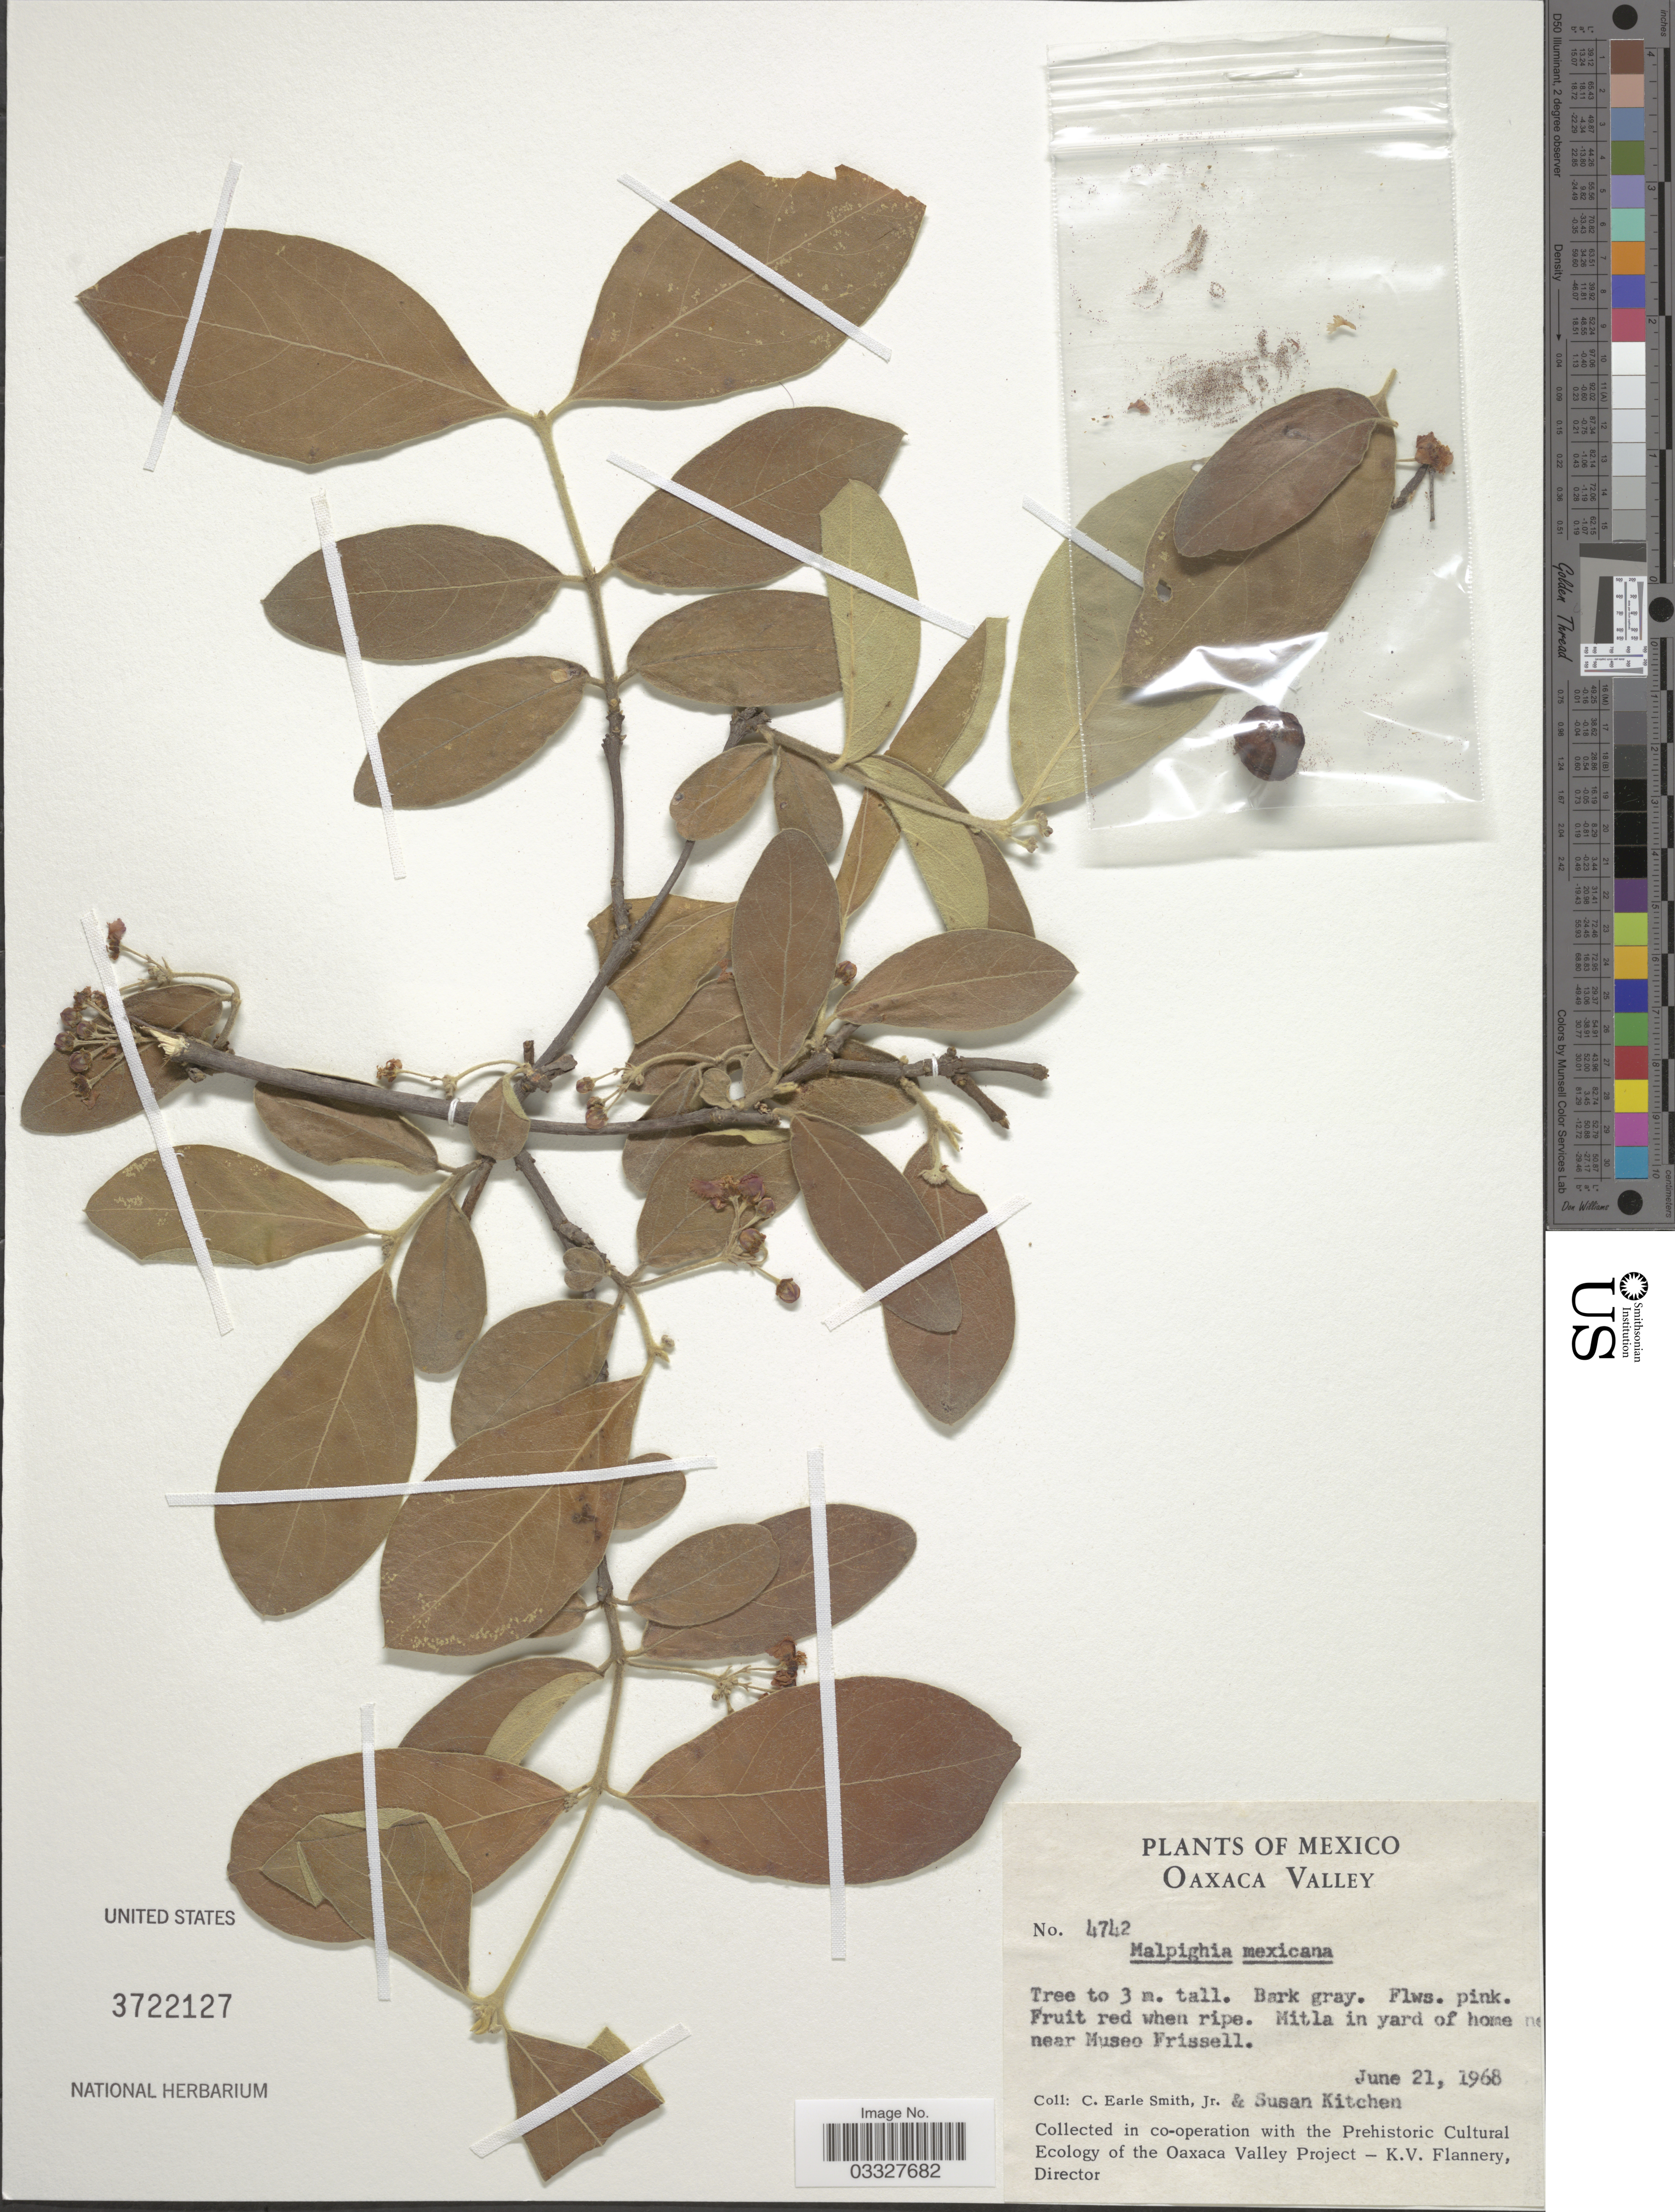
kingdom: Plantae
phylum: Tracheophyta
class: Magnoliopsida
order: Malpighiales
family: Malpighiaceae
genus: Malpighia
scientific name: Malpighia mexicana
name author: A. Juss.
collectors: C. E. Smith Jr. & S. Kitchen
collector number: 4742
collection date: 1968-06-21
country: Mexico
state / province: Oaxaca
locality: Oaxaca Valley. Mitla in yard of home near Museo Frissell.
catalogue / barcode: US 3722127